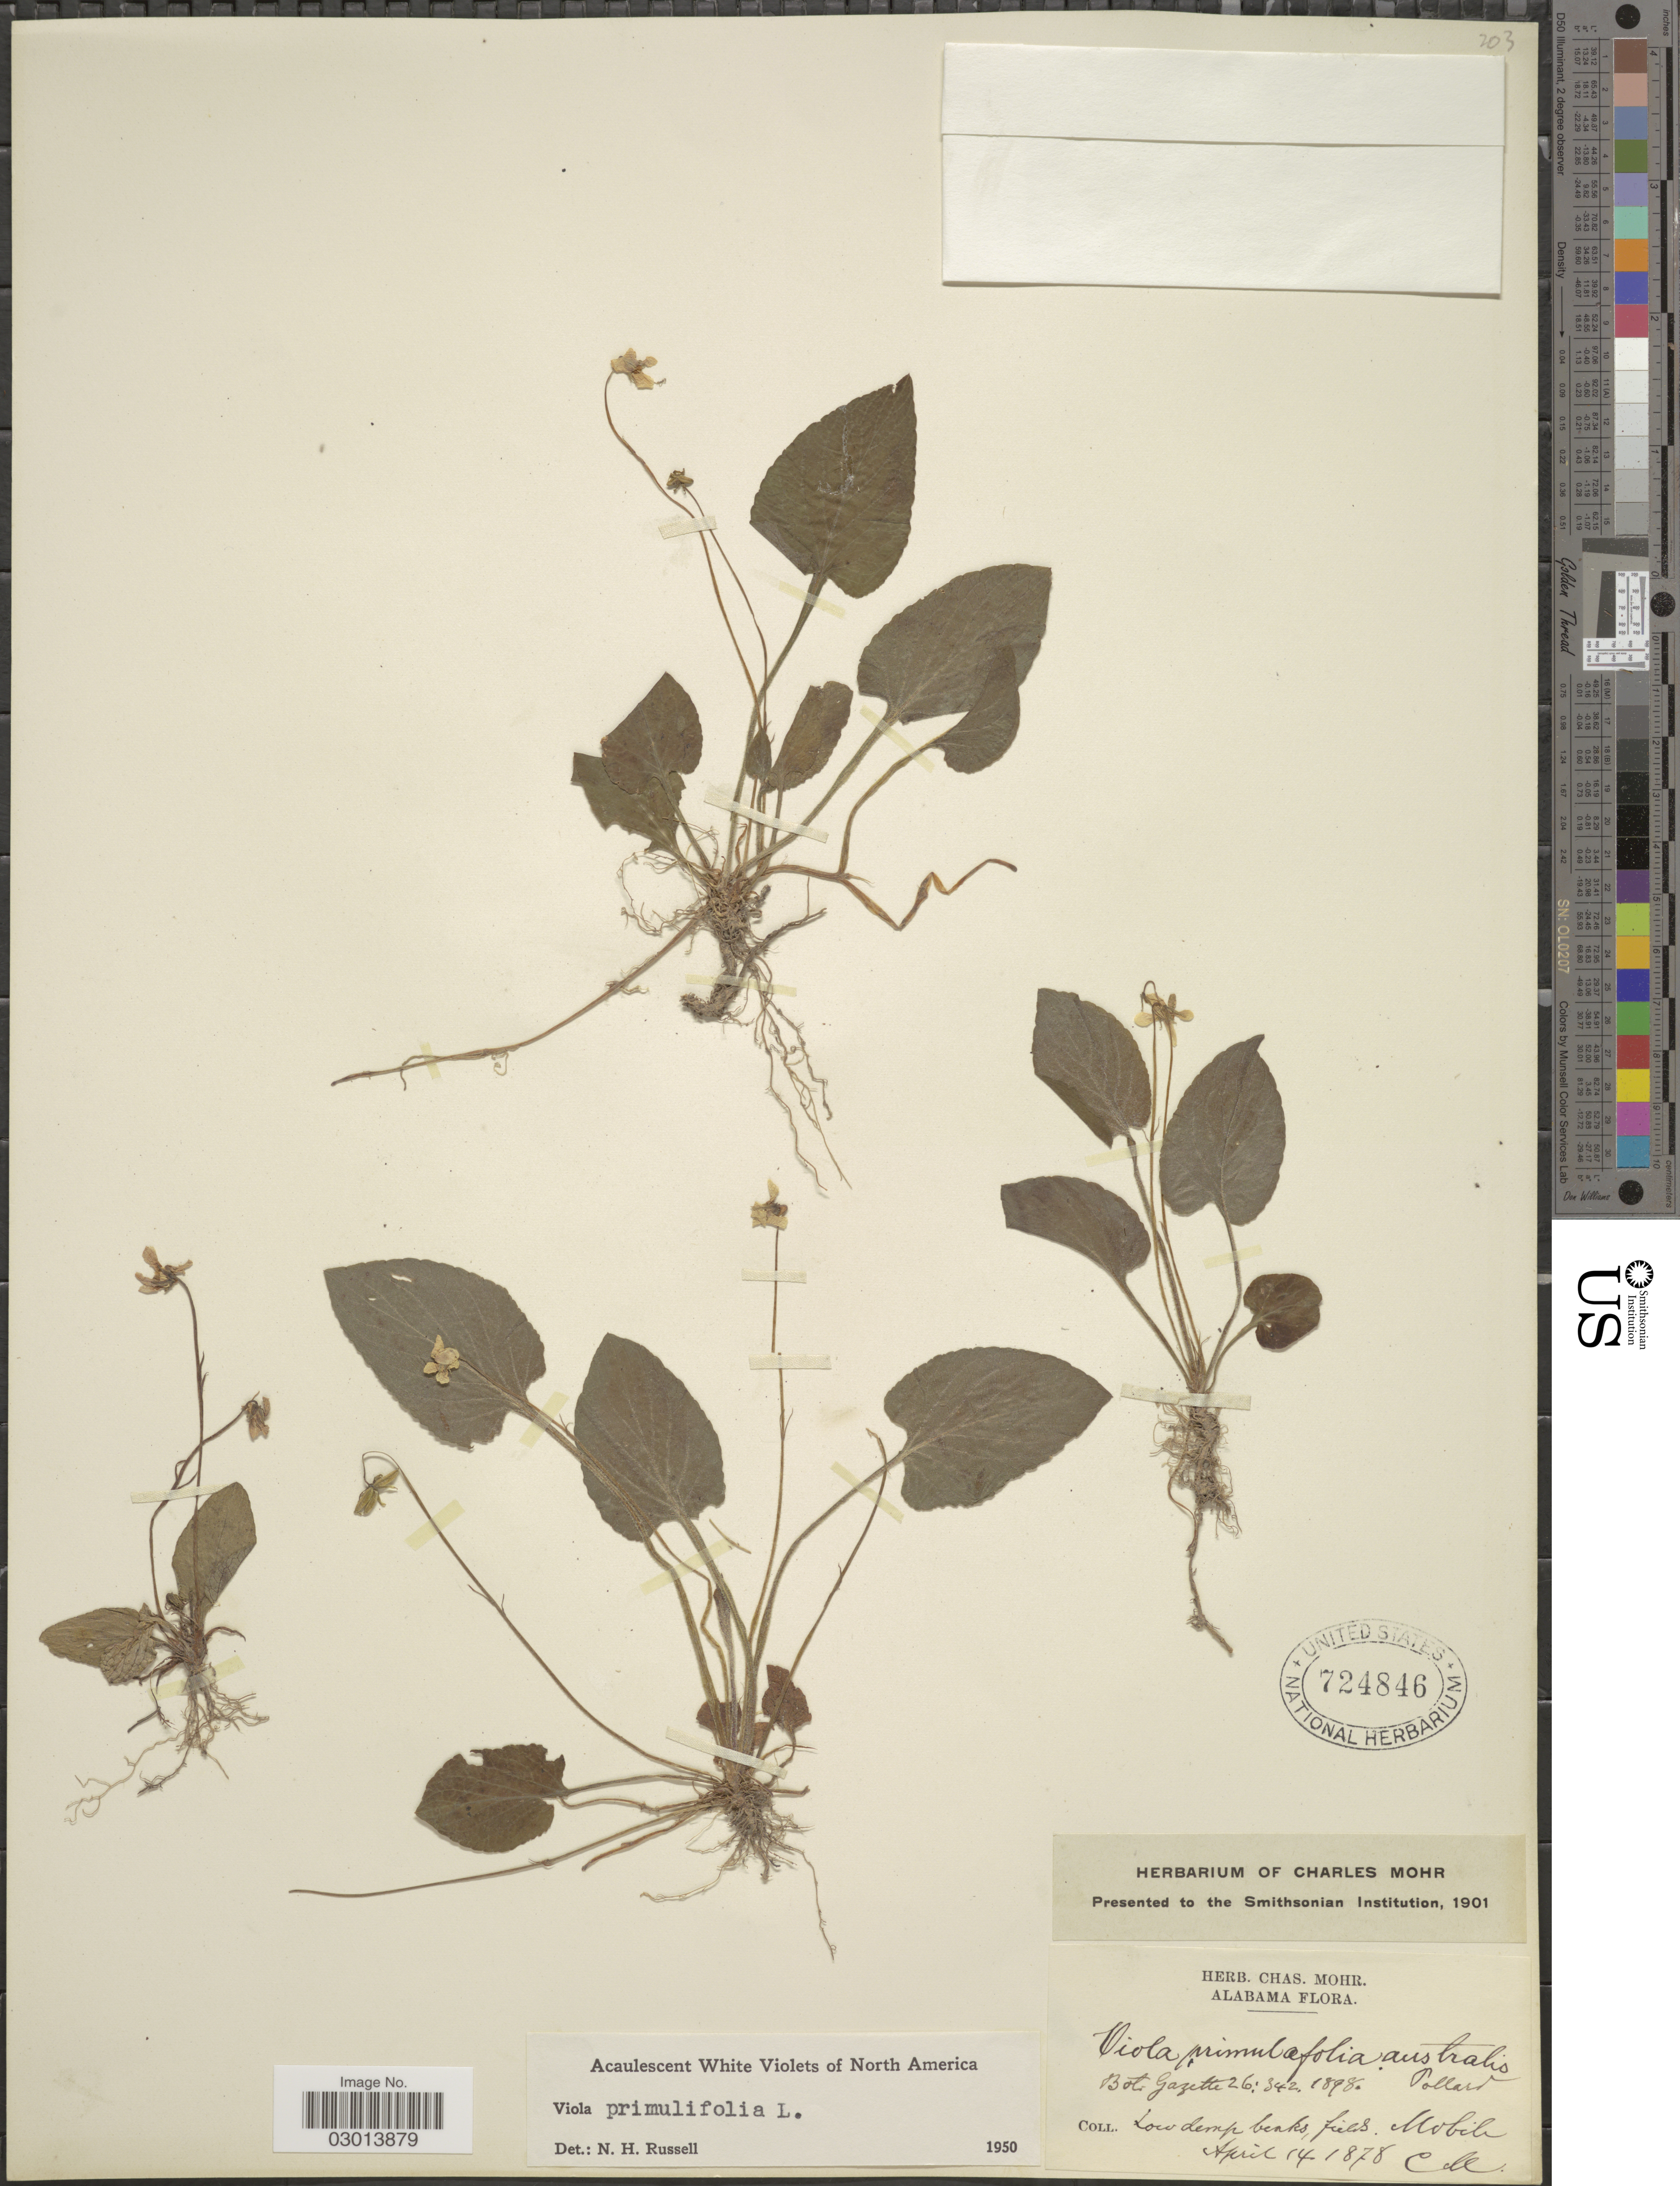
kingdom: Plantae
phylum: Tracheophyta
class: Magnoliopsida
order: Malpighiales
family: Violaceae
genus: Viola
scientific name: Viola primulifolia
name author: L.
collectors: Mohr, C. T. (herbarium)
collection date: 1878-04-14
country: United States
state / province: Alabama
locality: Mobile.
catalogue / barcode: US 724846